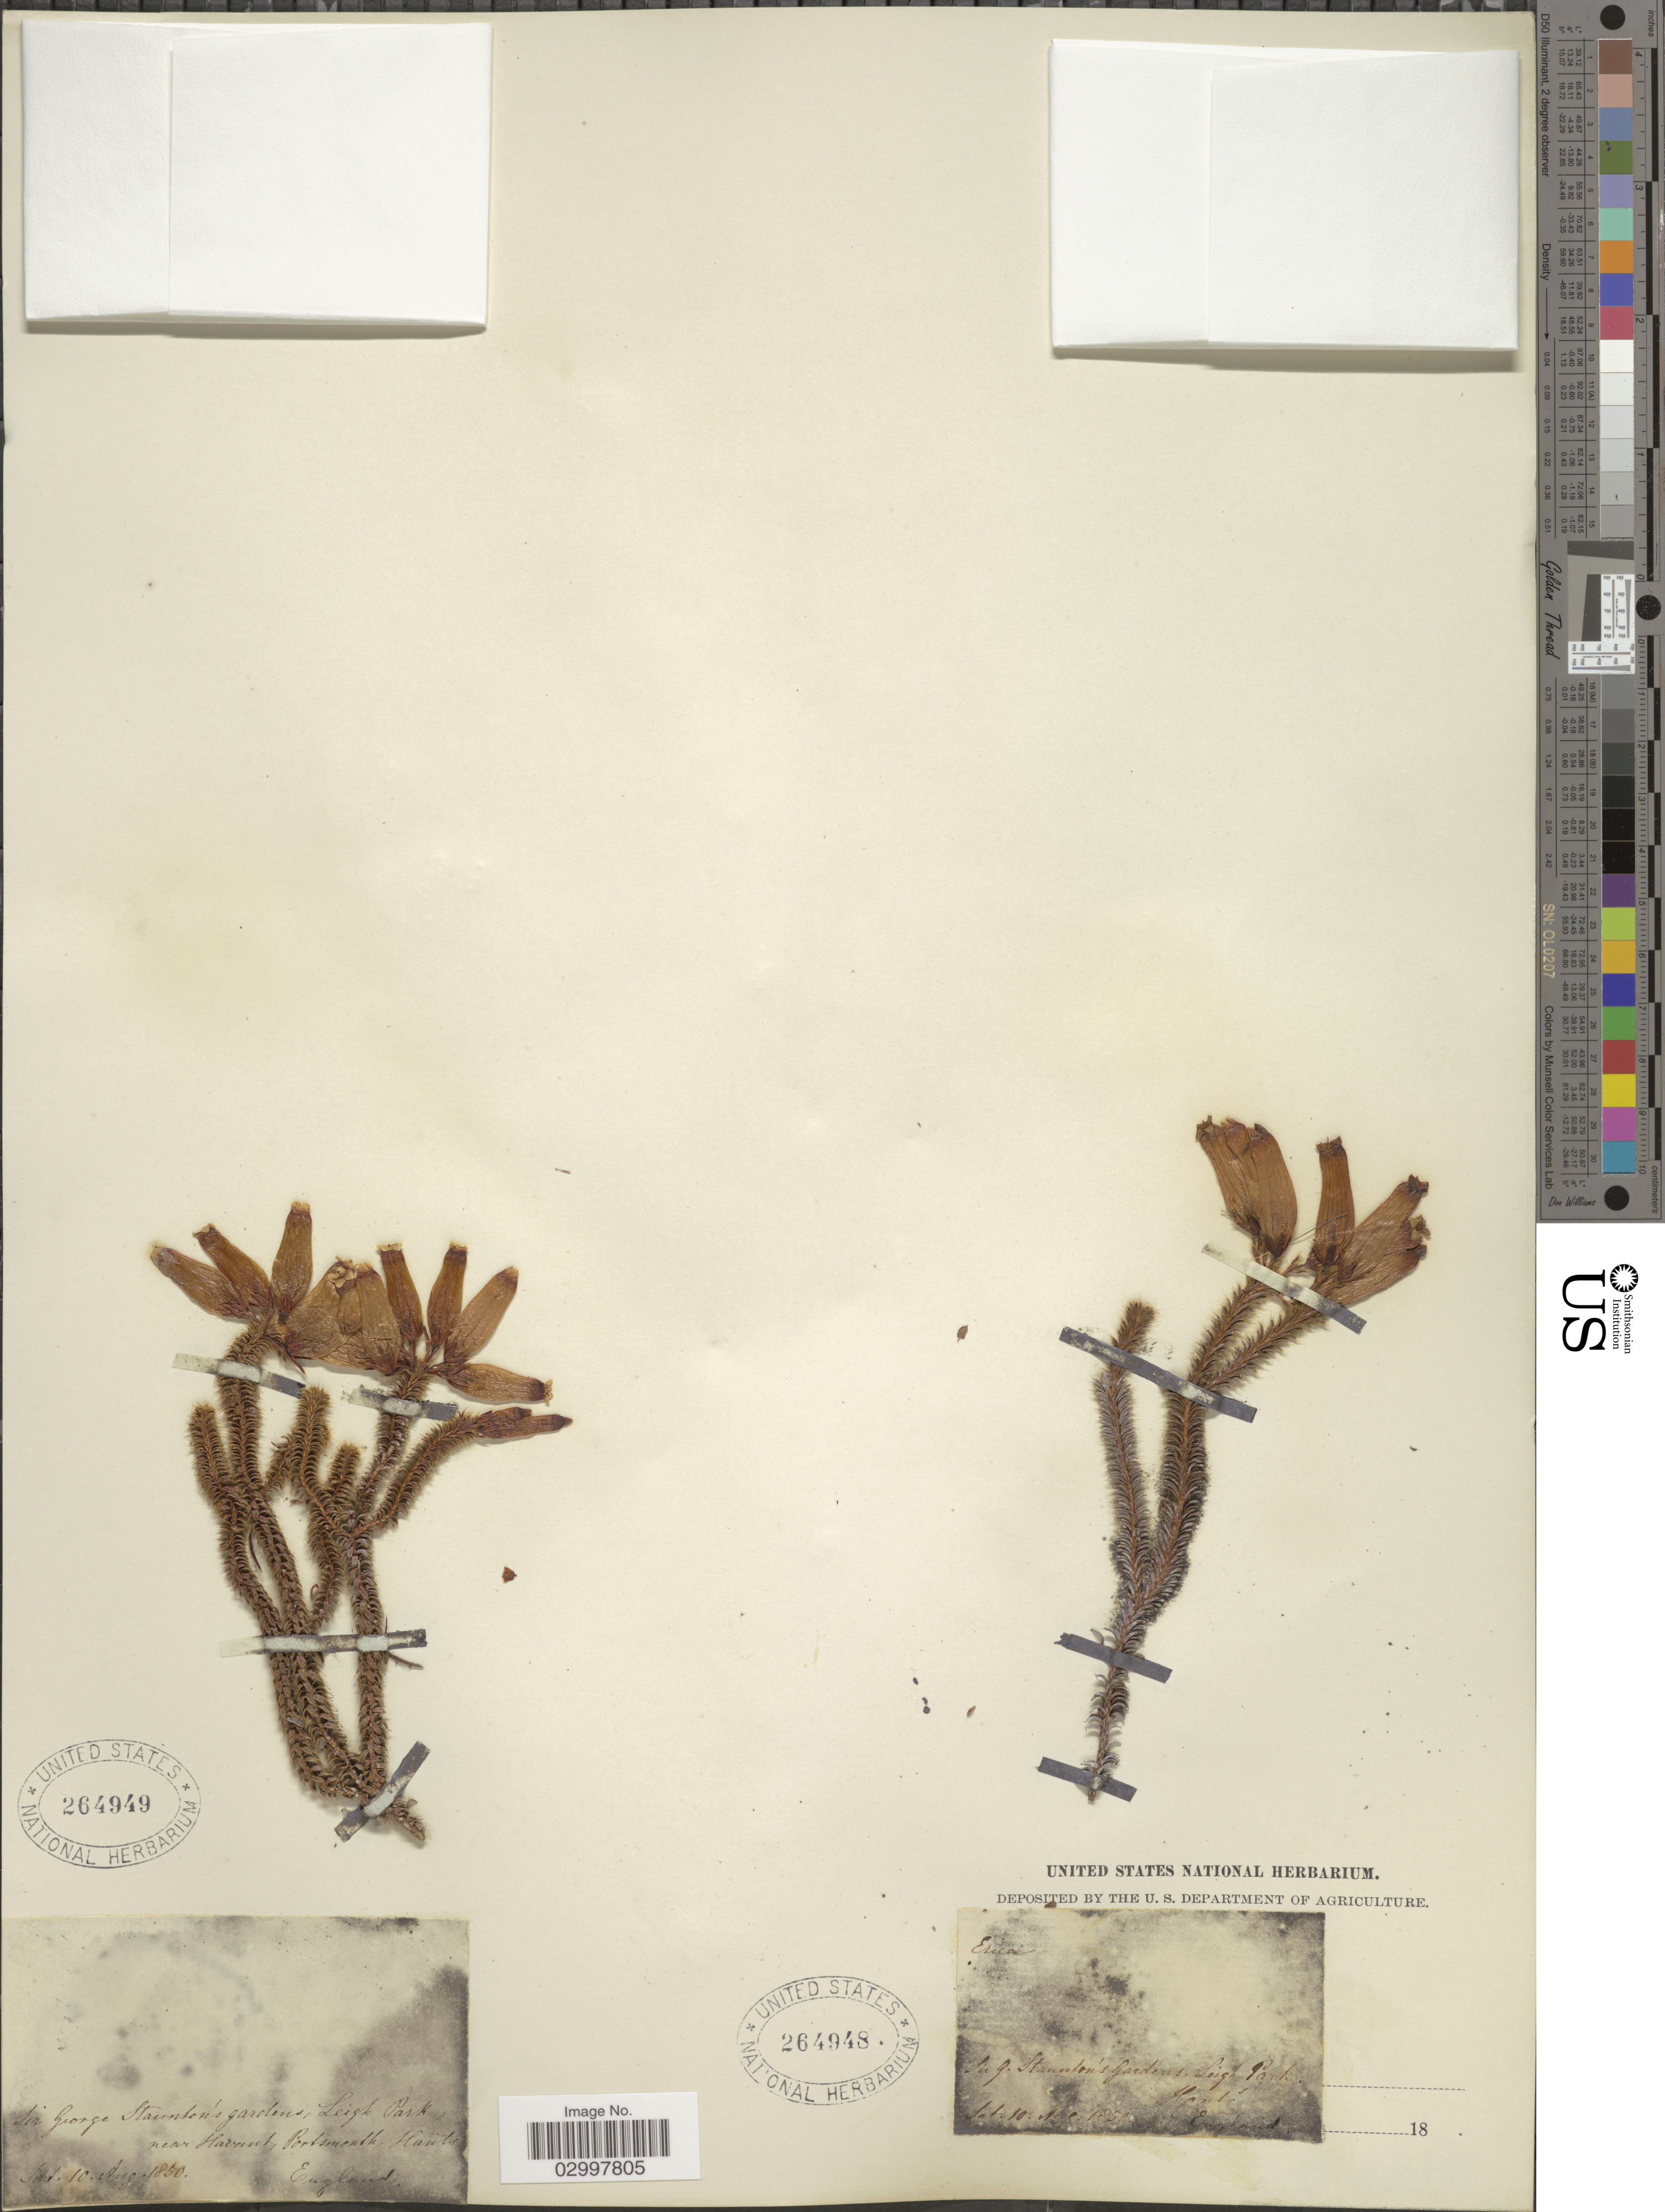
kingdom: Plantae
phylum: Tracheophyta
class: Magnoliopsida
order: Ericales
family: Ericaceae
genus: Erica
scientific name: Erica sp.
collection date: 1850-08-10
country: United Kingdom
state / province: England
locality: Sir George Staunton's gardens, Leigh Park, near Havant, Portsmouth, Hauts.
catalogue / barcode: US 264949